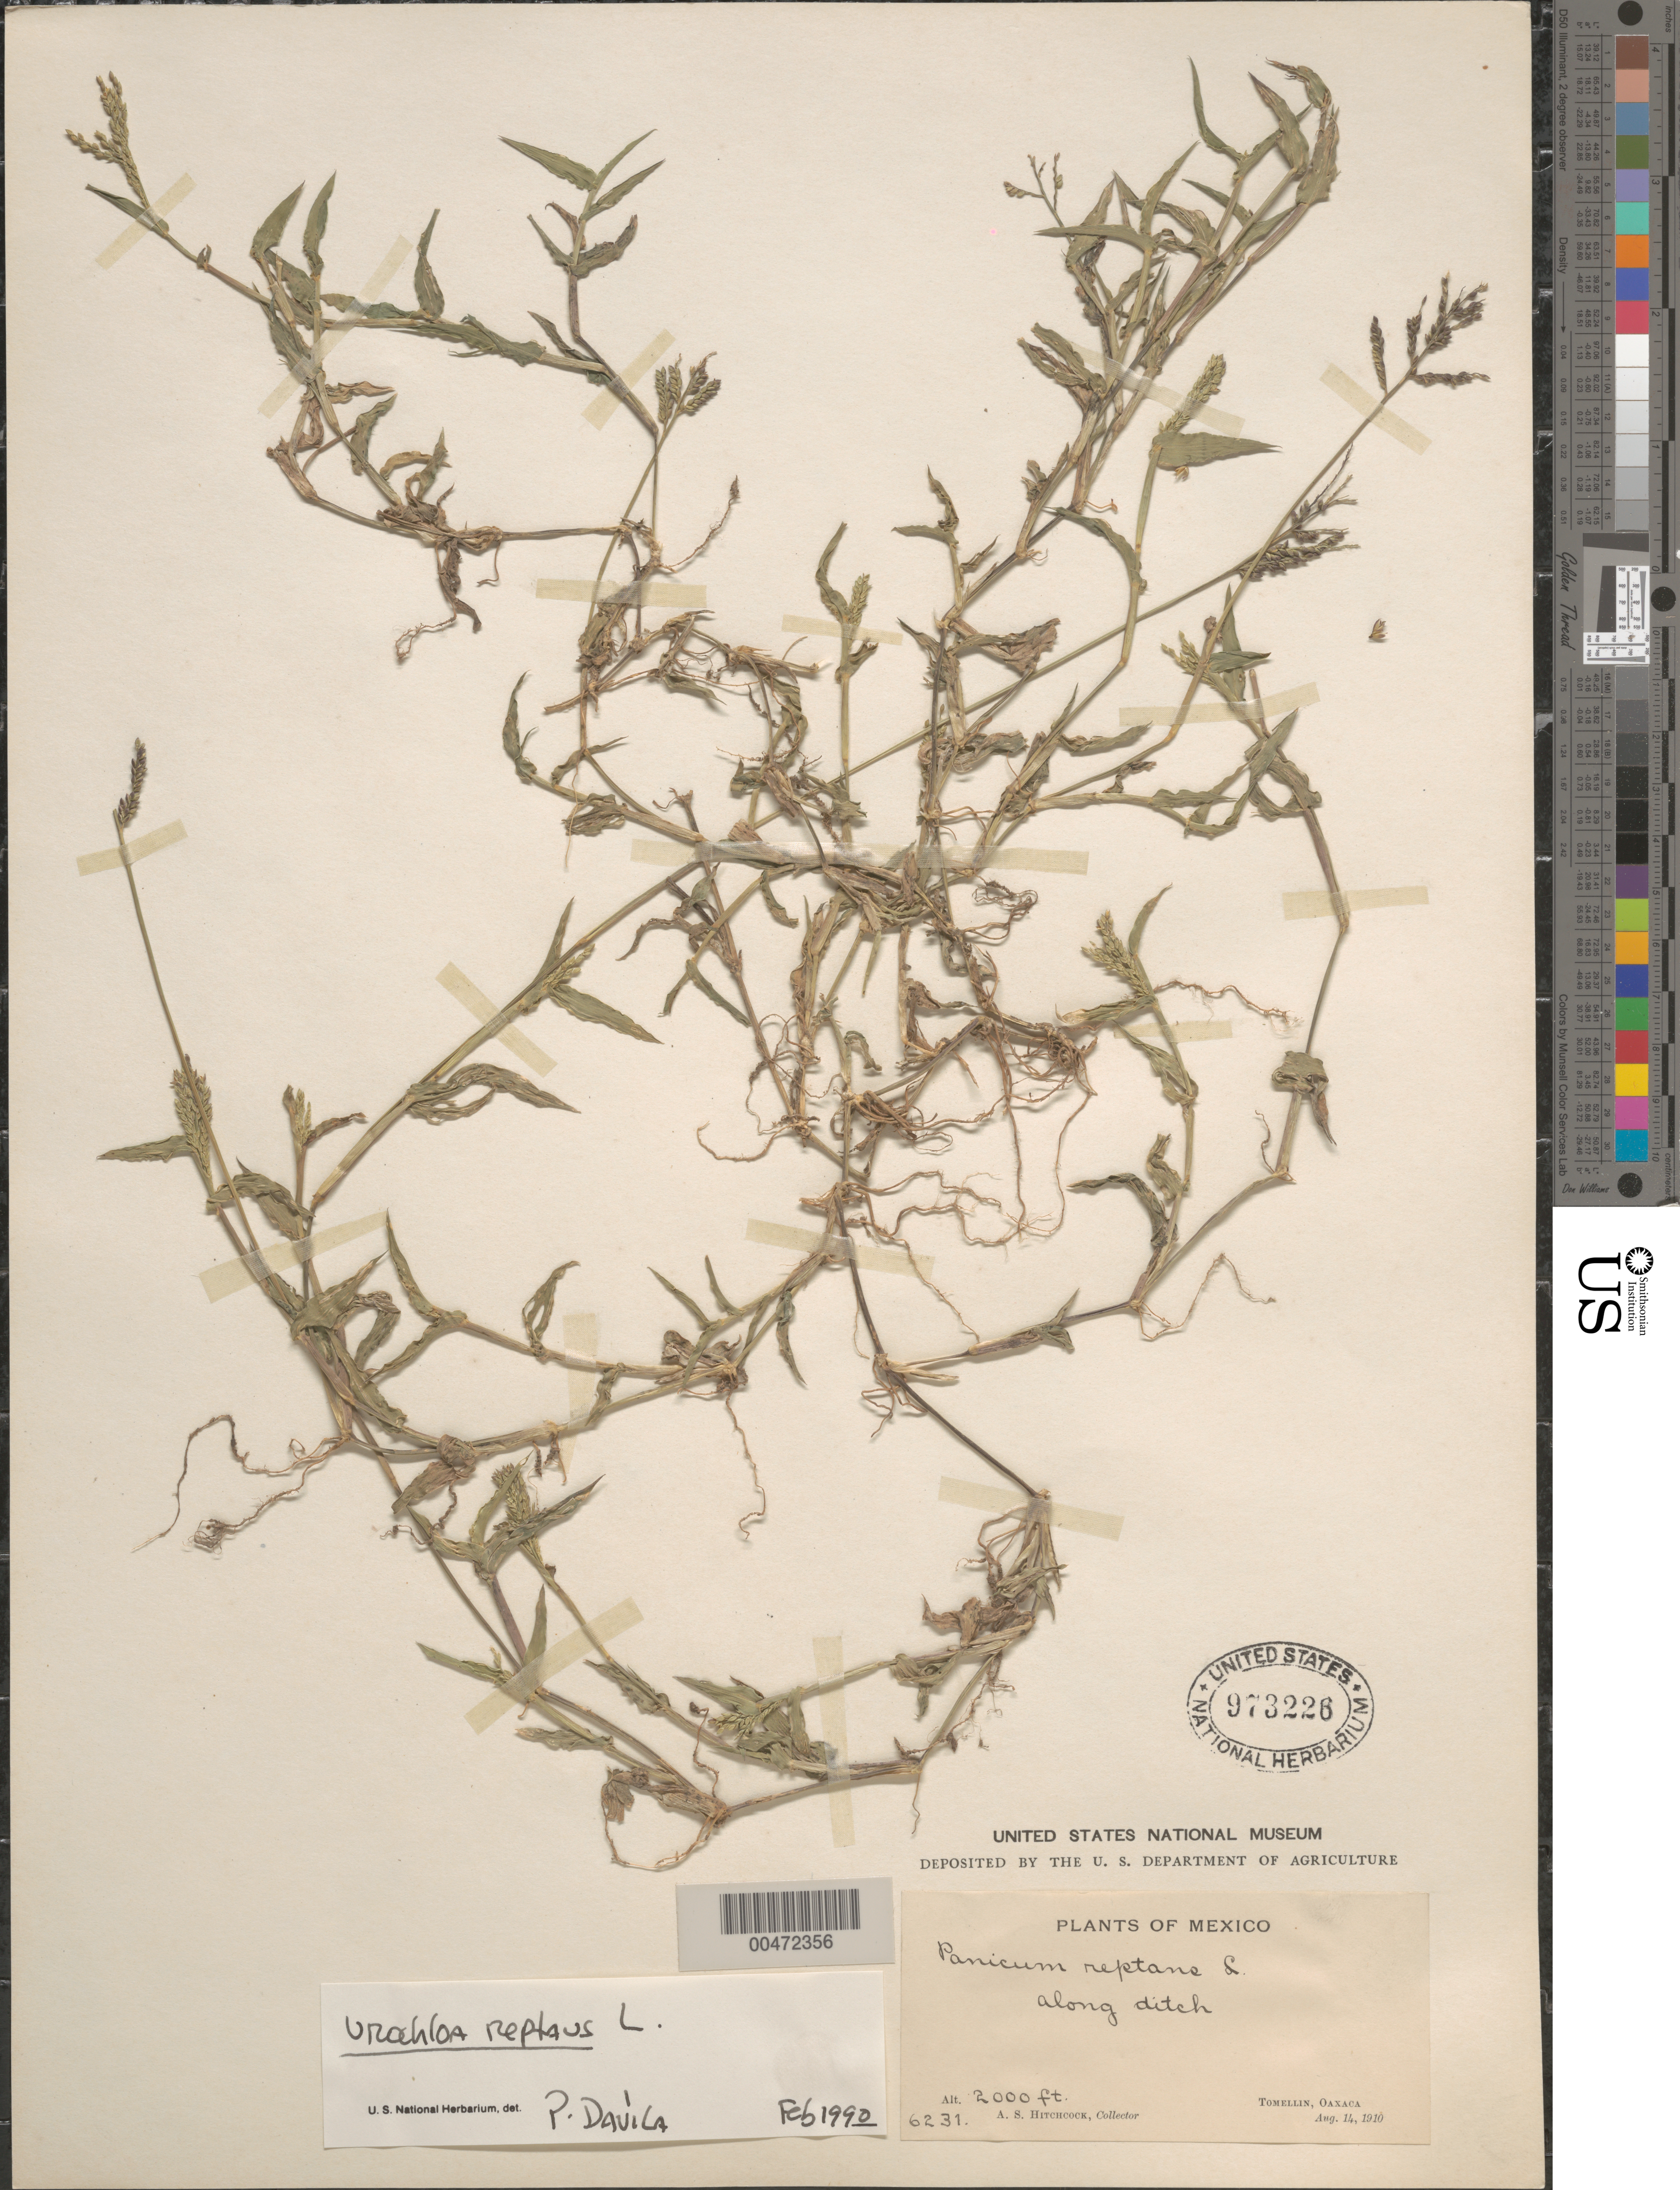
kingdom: Plantae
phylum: Tracheophyta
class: Liliopsida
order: Poales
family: Poaceae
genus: Urochloa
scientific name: Urochloa reptans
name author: (L.) Stapf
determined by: Dávila, P. D.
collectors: A. S. Hitchcock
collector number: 6231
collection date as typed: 14 Aug 1910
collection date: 1910-08-14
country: Mexico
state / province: Oaxaca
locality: Tomellin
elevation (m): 610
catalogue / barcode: US 973226